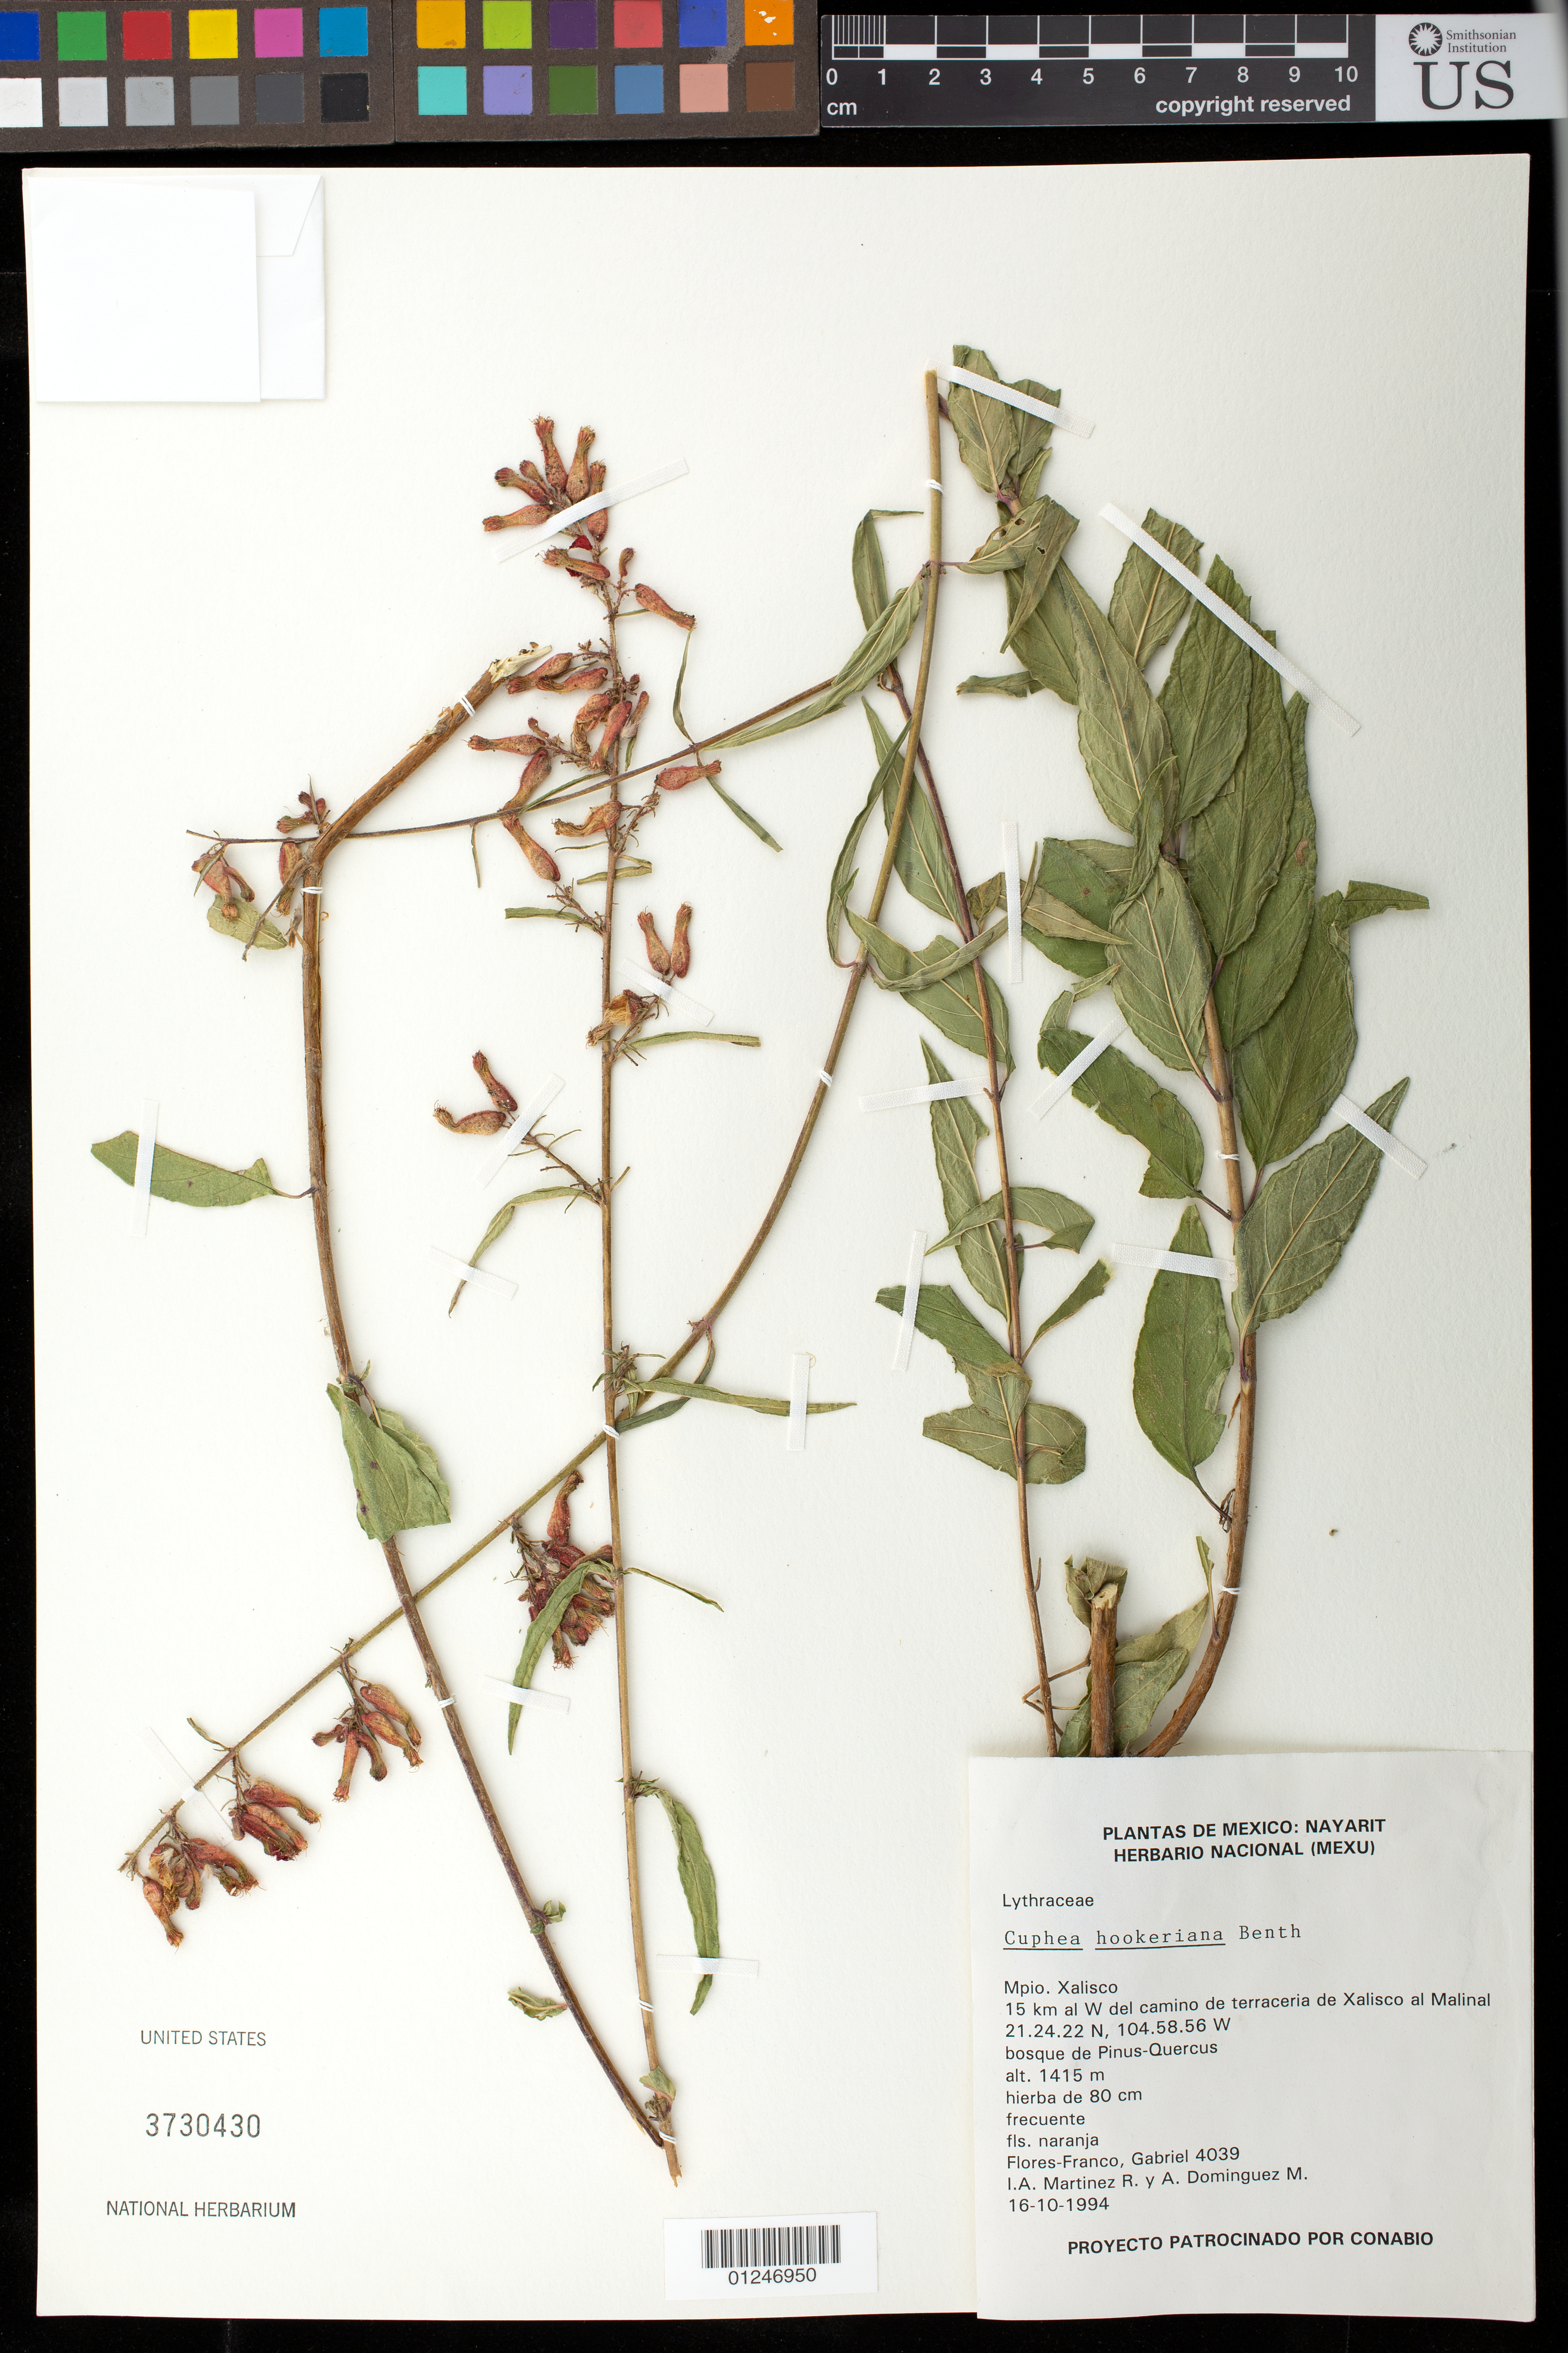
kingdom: Plantae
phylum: Tracheophyta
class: Magnoliopsida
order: Myrtales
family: Lythraceae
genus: Cuphea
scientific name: Cuphea hookeriana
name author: Walp.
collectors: G. Flores F., I. A. Martinez R. & A. Dominguez M.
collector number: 4039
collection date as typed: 16 Oct 1994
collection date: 1994-10-16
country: Mexico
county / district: Xalisco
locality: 15 km al W de Xalisco, camino de terraceria de Xalisco al Malinal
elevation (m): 1415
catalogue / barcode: US 3730430